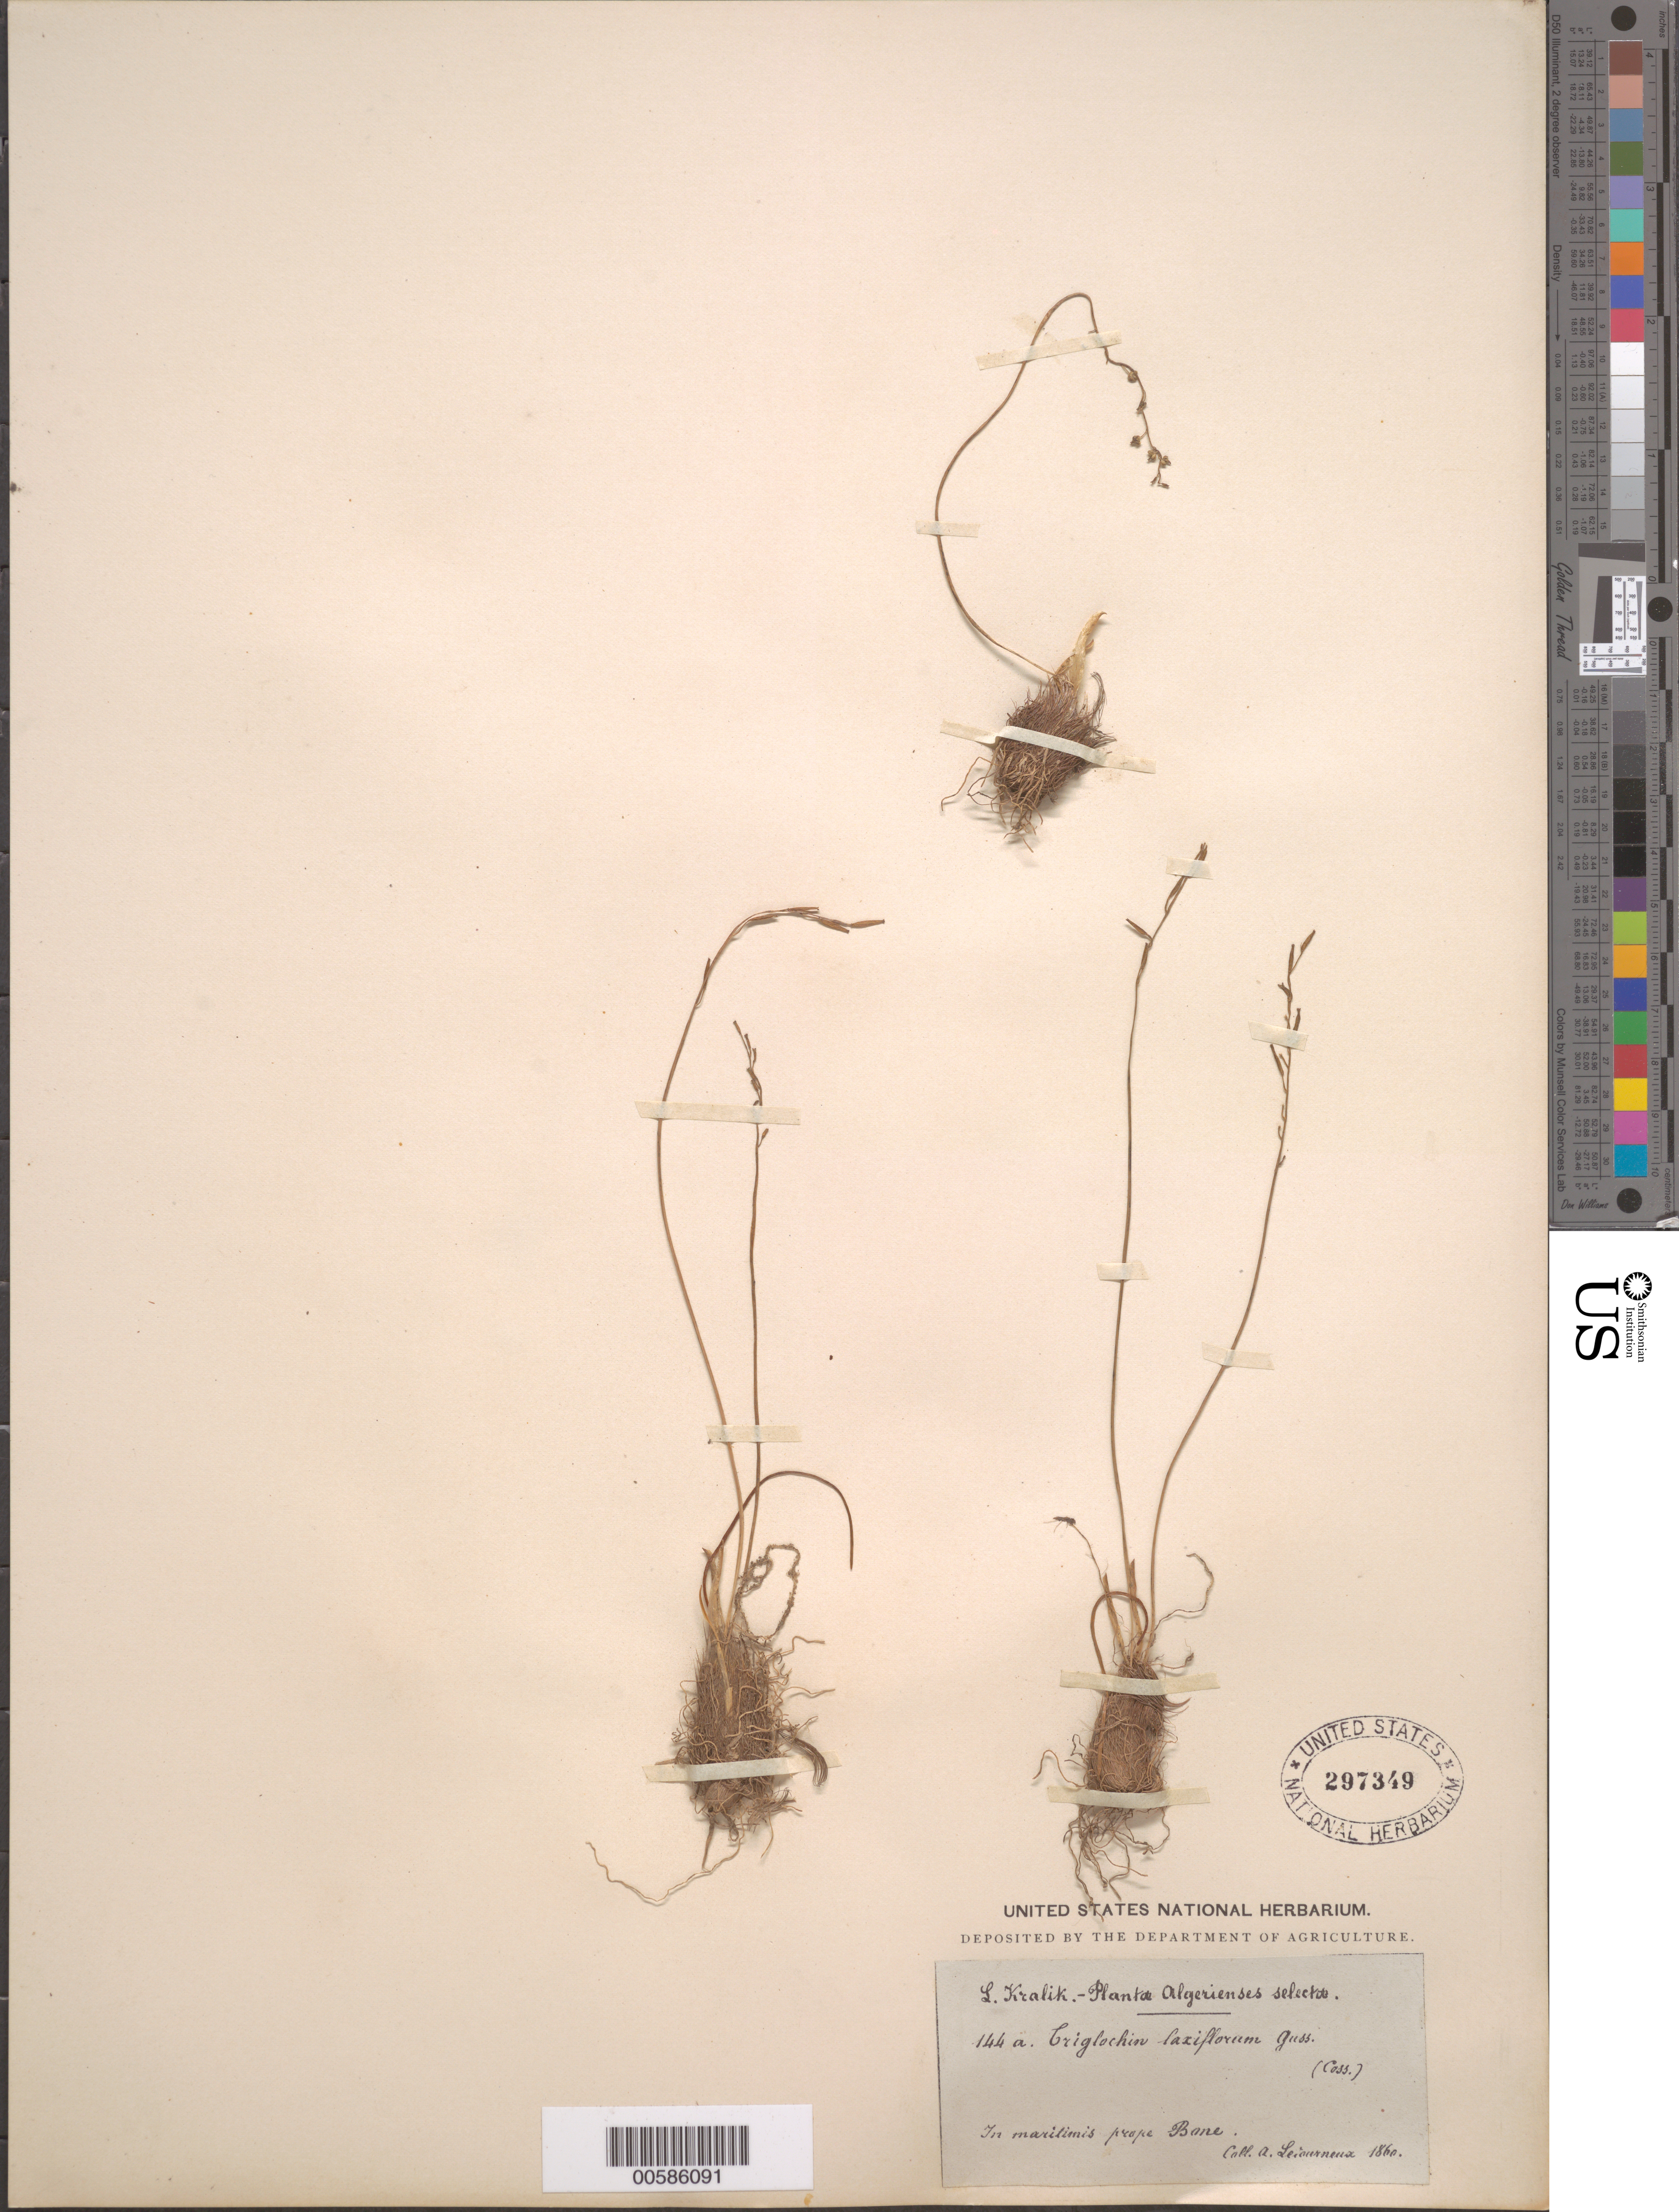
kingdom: Plantae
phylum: Tracheophyta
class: Liliopsida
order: Alismatales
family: Juncaginaceae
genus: Triglochin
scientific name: Triglochin laxiflorum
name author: Gussone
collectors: A. Leiourneuz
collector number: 144a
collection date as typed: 1860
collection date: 1860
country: Algeria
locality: Near Bane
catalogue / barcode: US 297349